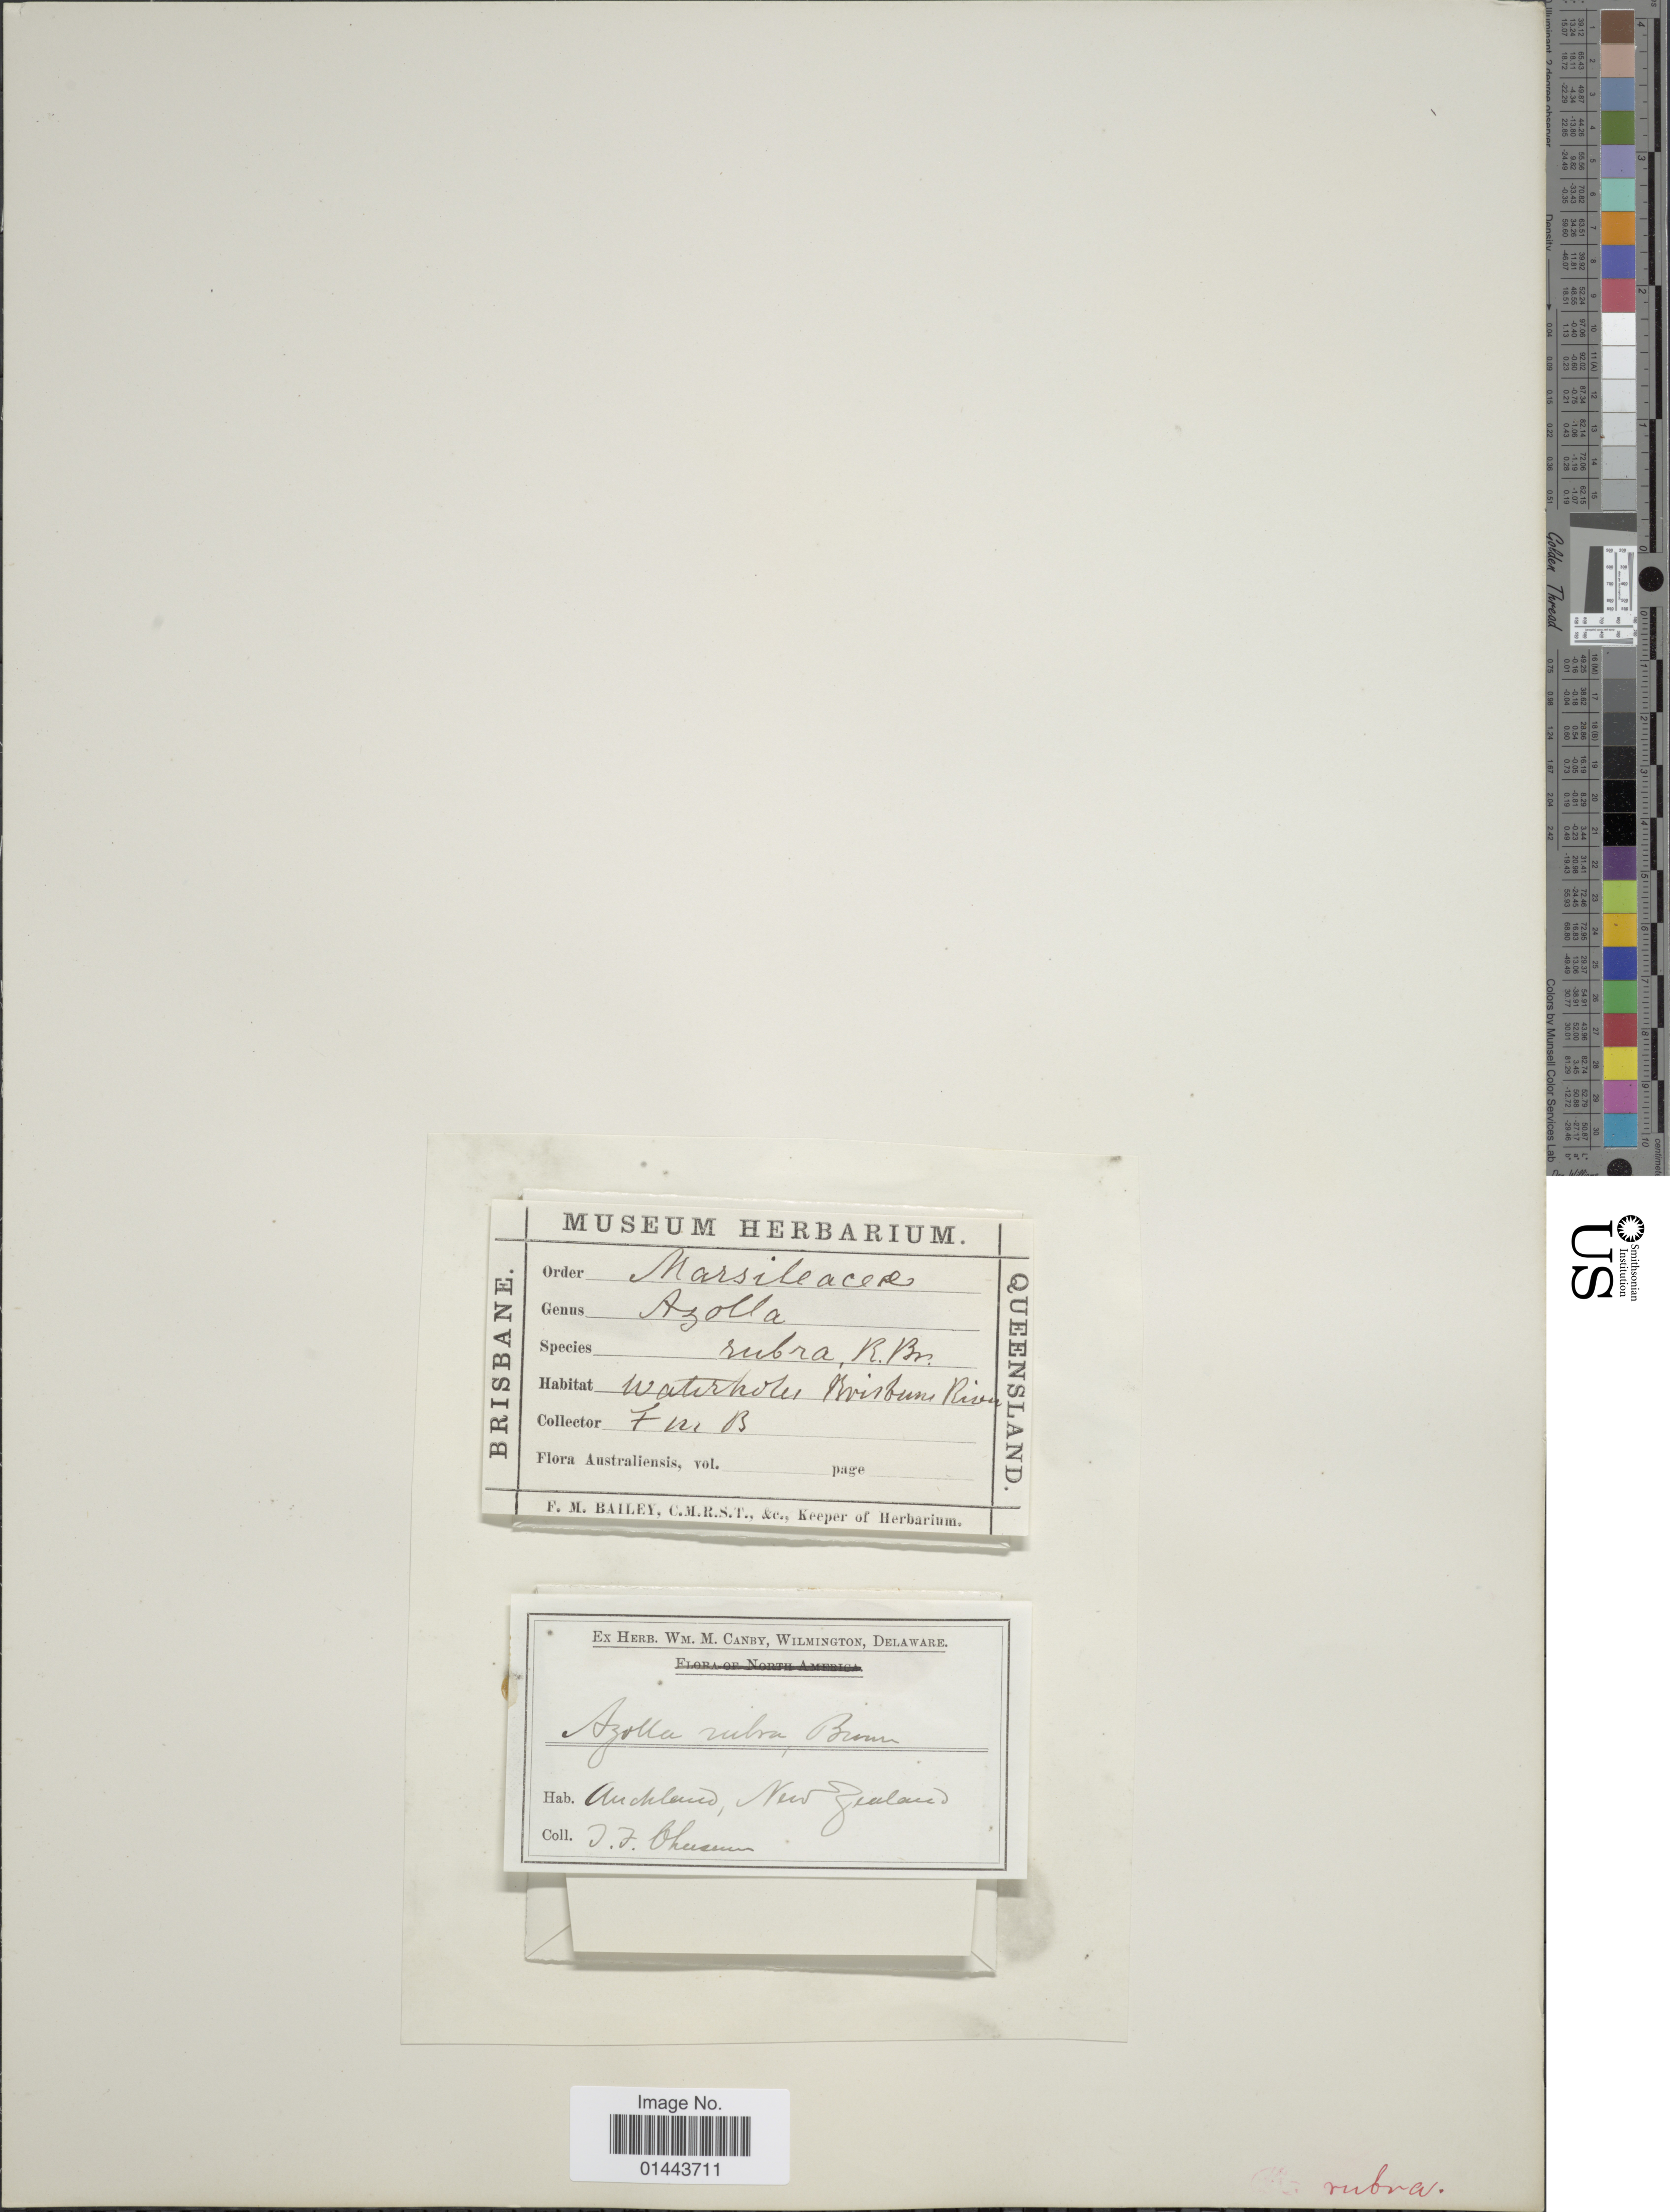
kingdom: Plantae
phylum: Tracheophyta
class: Polypodiopsida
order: Salviniales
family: Salviniaceae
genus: Azolla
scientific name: Azolla filiculoides var. rubra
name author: (R. Br.) Strasburger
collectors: T. F. Cheeseman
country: New Zealand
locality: Anchland